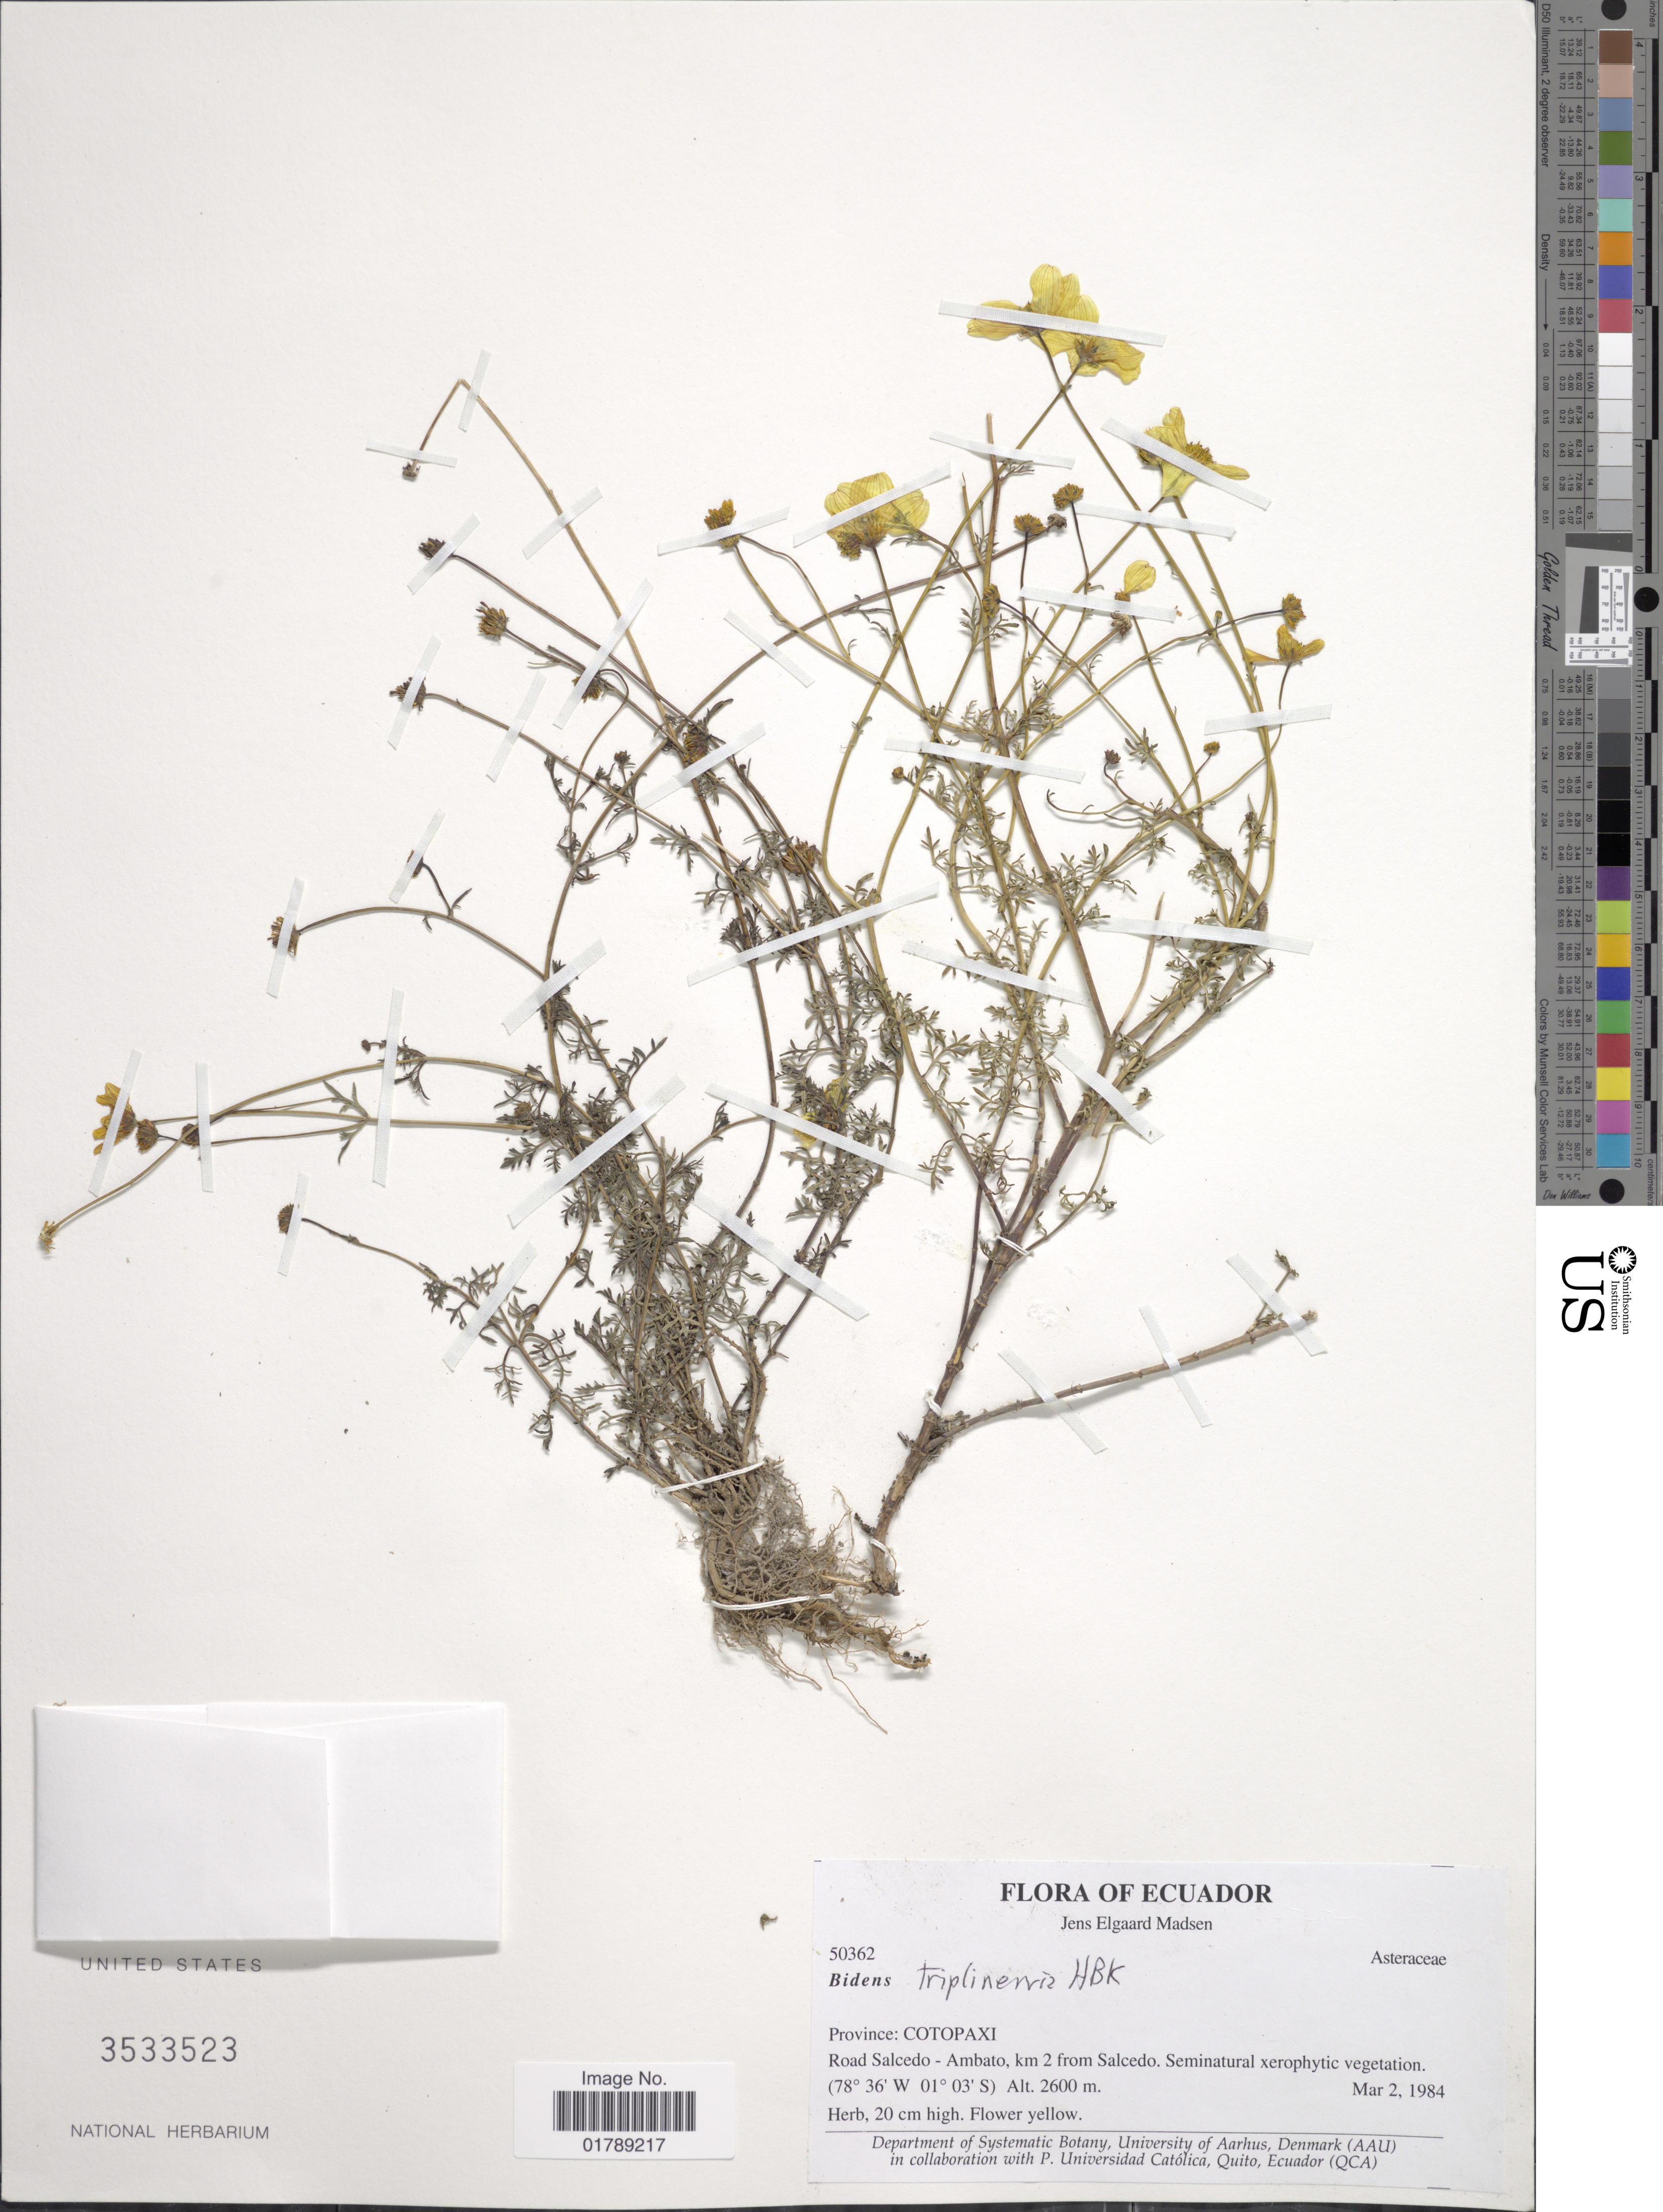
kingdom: Plantae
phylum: Tracheophyta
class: Magnoliopsida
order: Asterales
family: Asteraceae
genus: Bidens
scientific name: Bidens triplinervia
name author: Kunth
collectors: J. E. Madsen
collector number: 50362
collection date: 1984-03-02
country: Ecuador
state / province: Cotopaxi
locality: Road Salcedo - Ambato, km 2 from Salcedo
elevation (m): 2600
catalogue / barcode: US 3533523